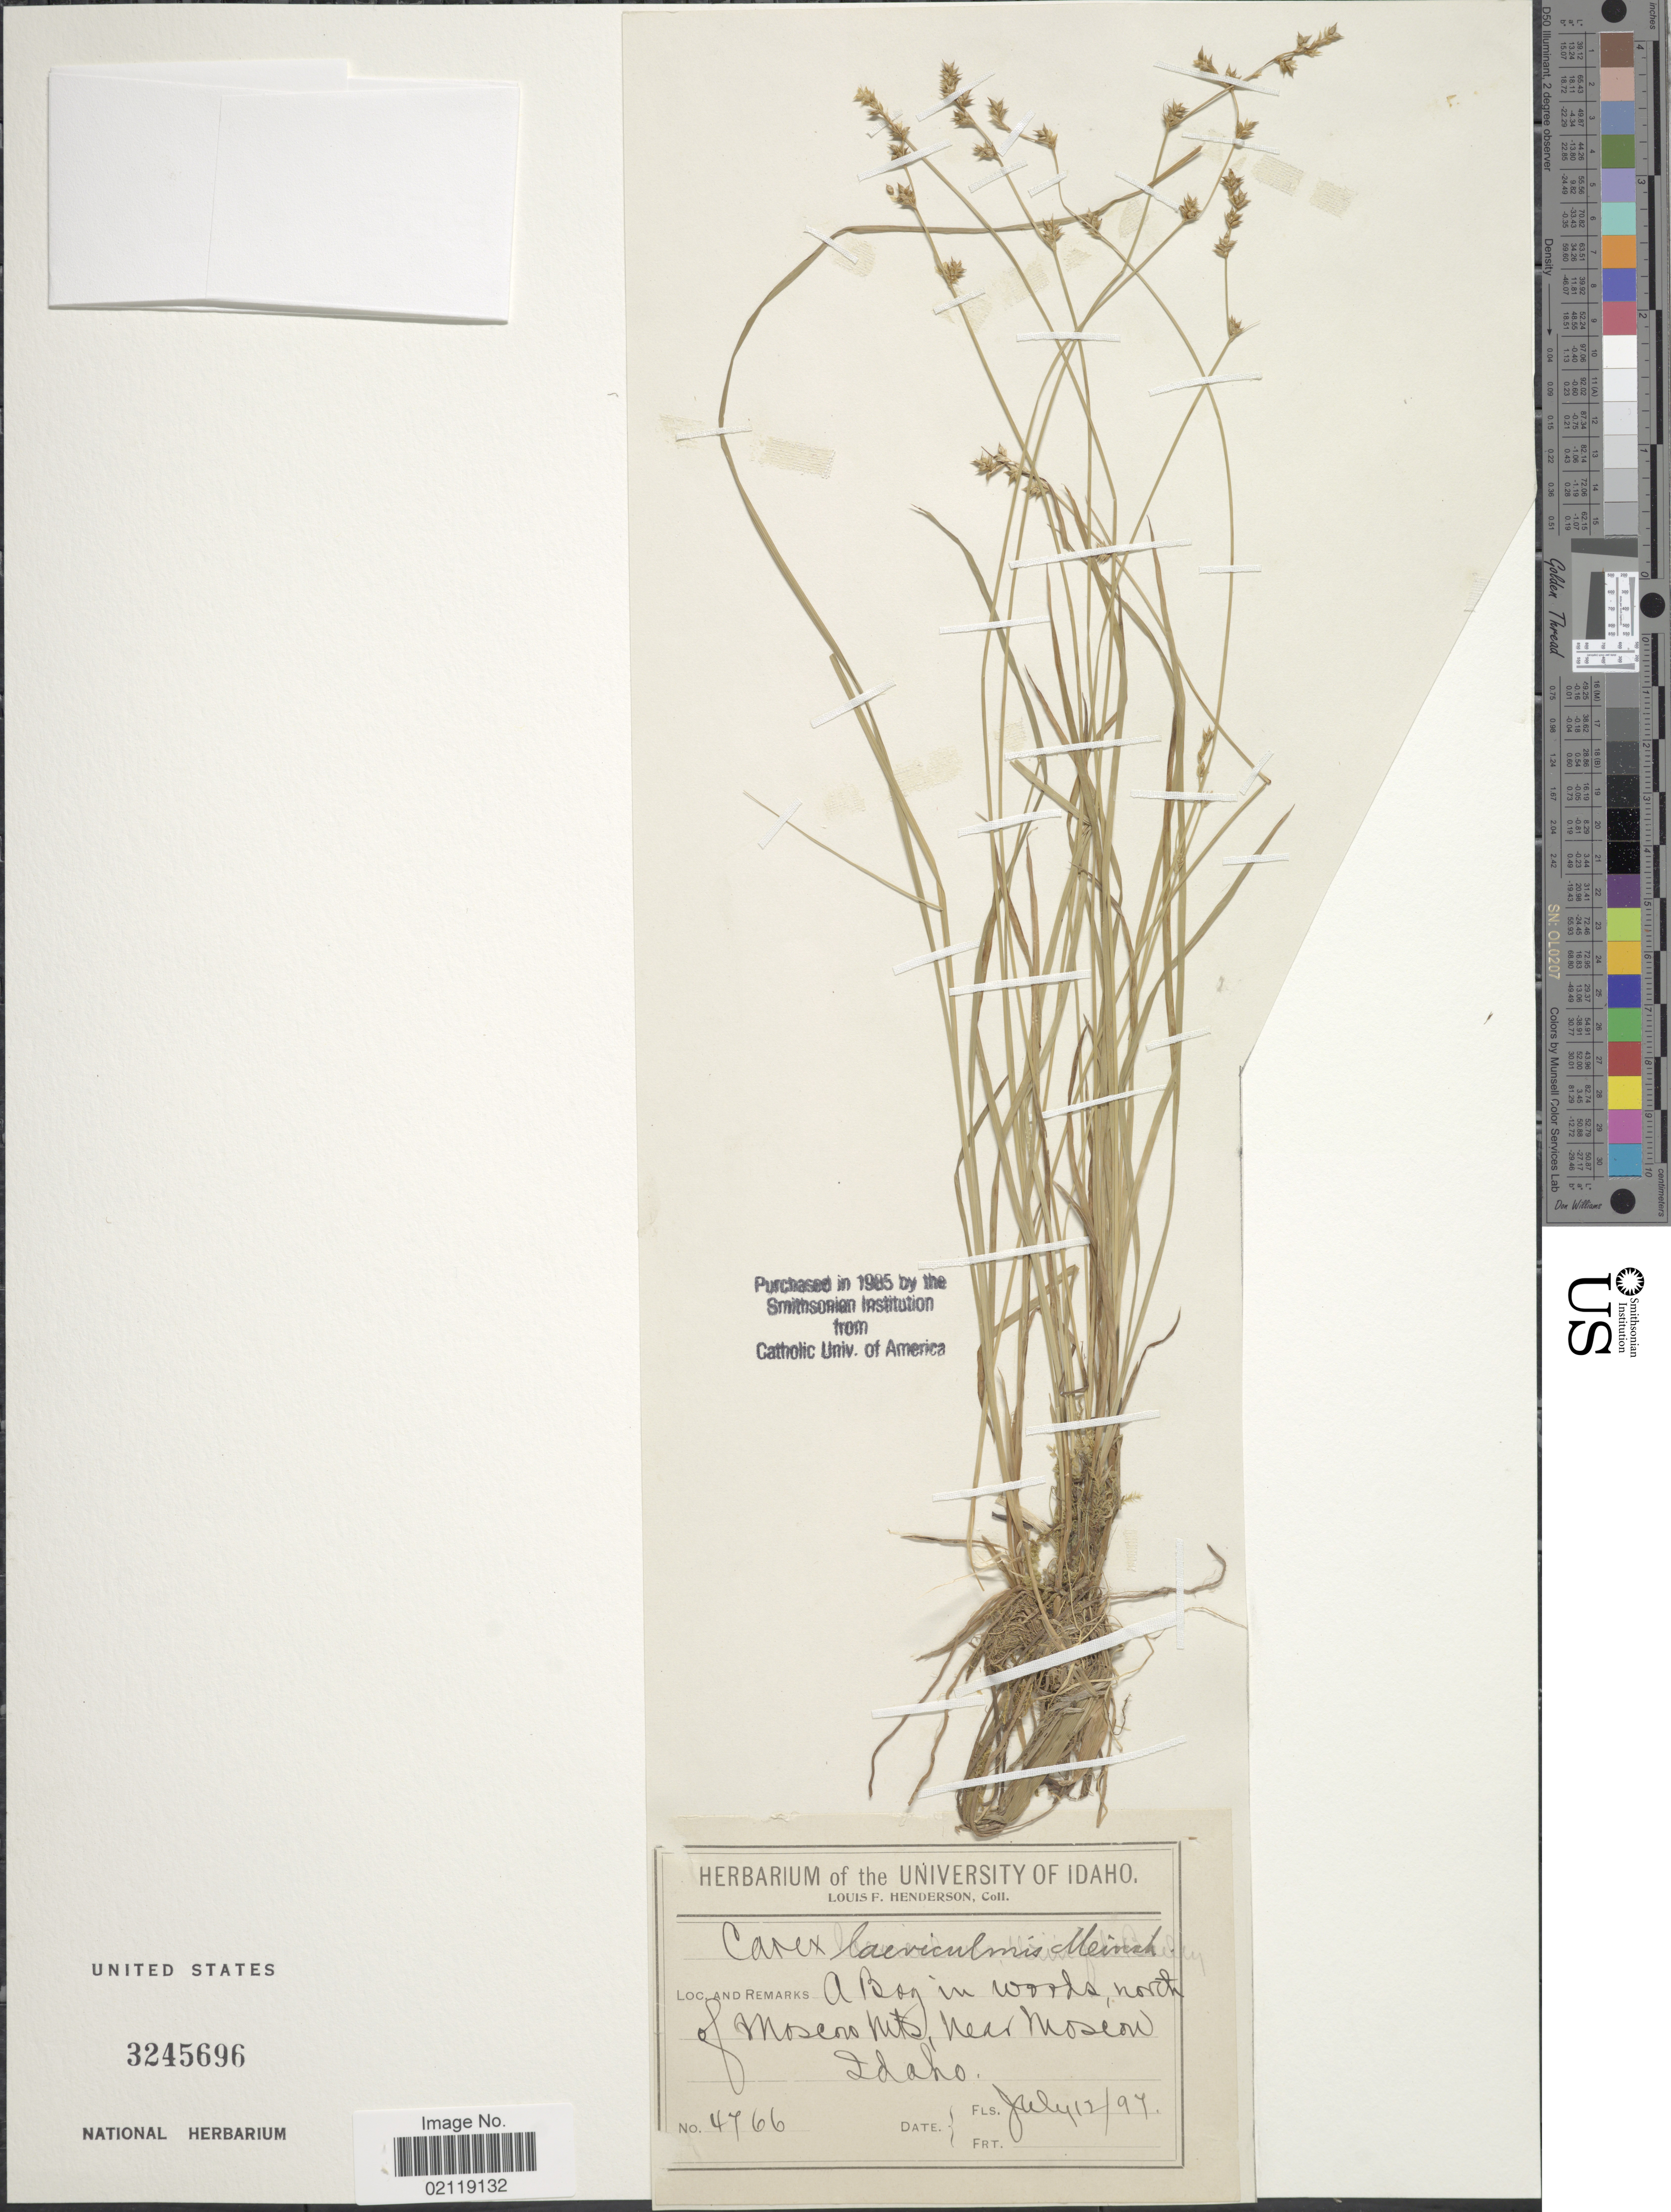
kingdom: Plantae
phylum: Tracheophyta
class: Liliopsida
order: Poales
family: Cyperaceae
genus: Carex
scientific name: Carex laeviculmis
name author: Meinsh.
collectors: L. Henderson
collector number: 4766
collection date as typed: Transcribed d/m/y: 12/7/97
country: United States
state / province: Idaho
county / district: Latah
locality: A bog in woods, north of Moscow Mts, Near Moscow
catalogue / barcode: US 3245696